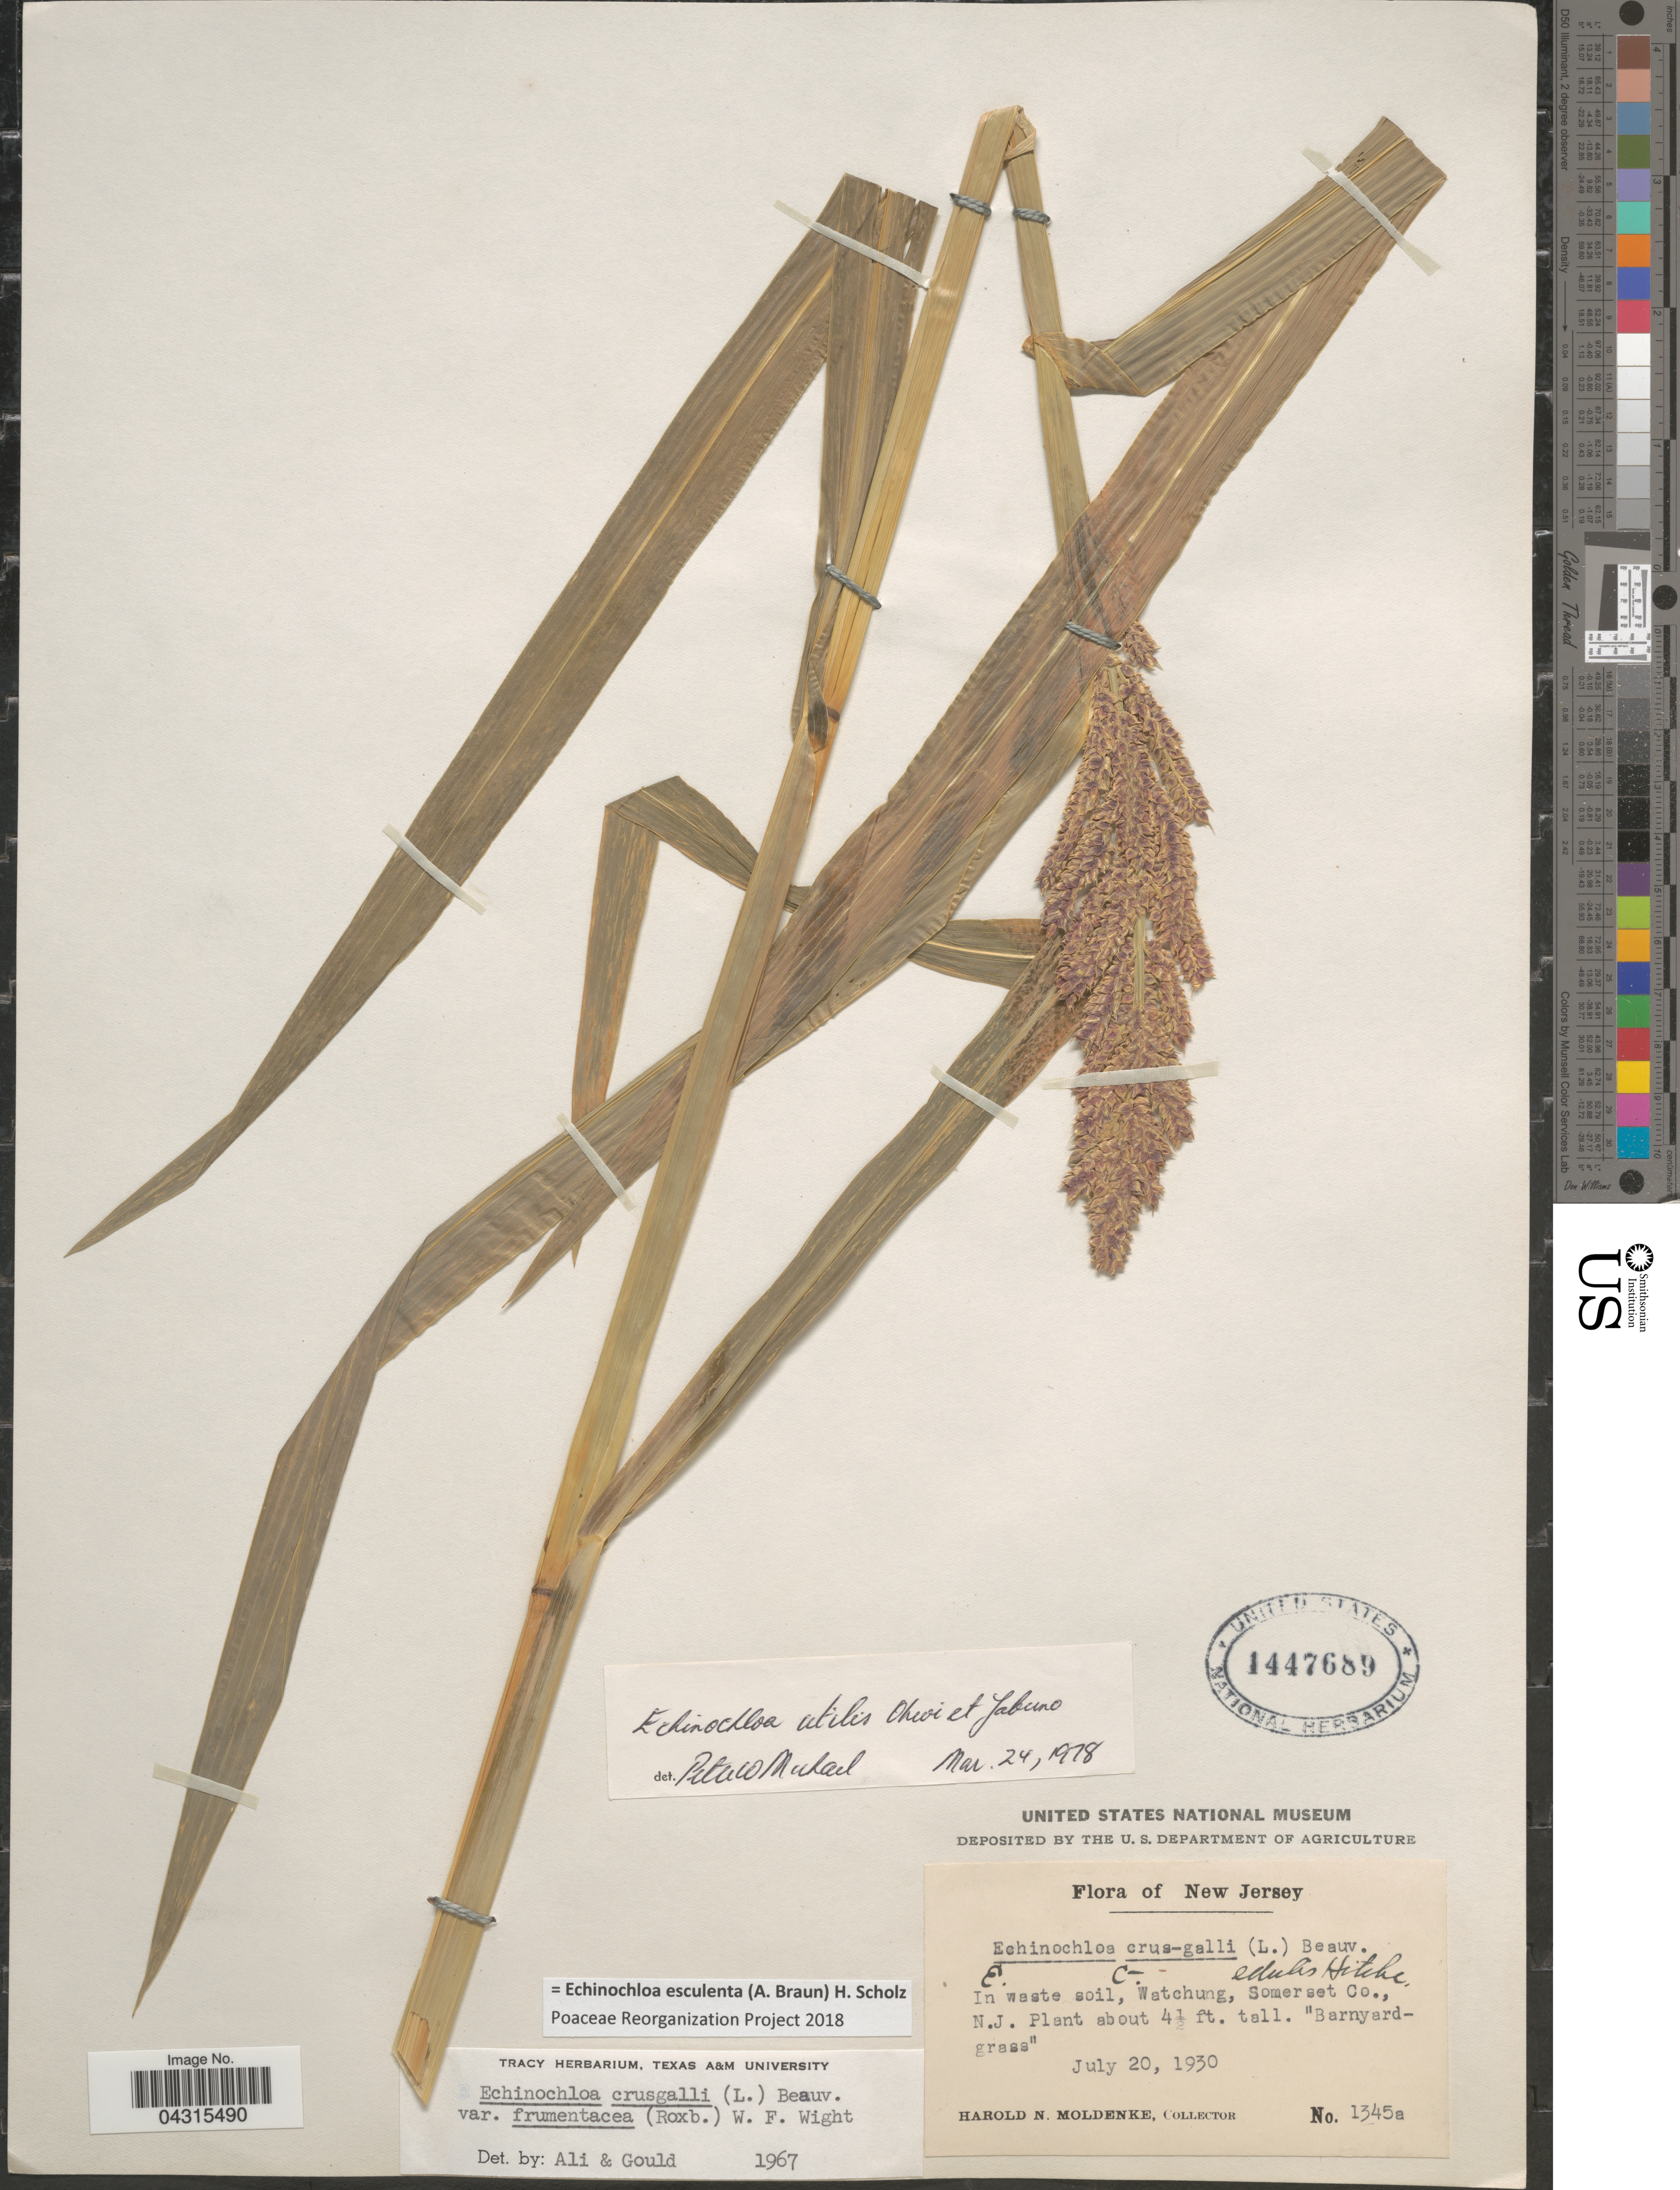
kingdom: Plantae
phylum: Tracheophyta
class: Liliopsida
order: Poales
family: Poaceae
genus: Echinochloa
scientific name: Echinochloa esculenta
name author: (A. Braun) H. Scholz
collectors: H. N. Moldenke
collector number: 1345a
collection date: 1930-07-20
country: United States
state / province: New Jersey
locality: In waste soil, Watchung, Somerset Co.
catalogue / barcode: US 1447689